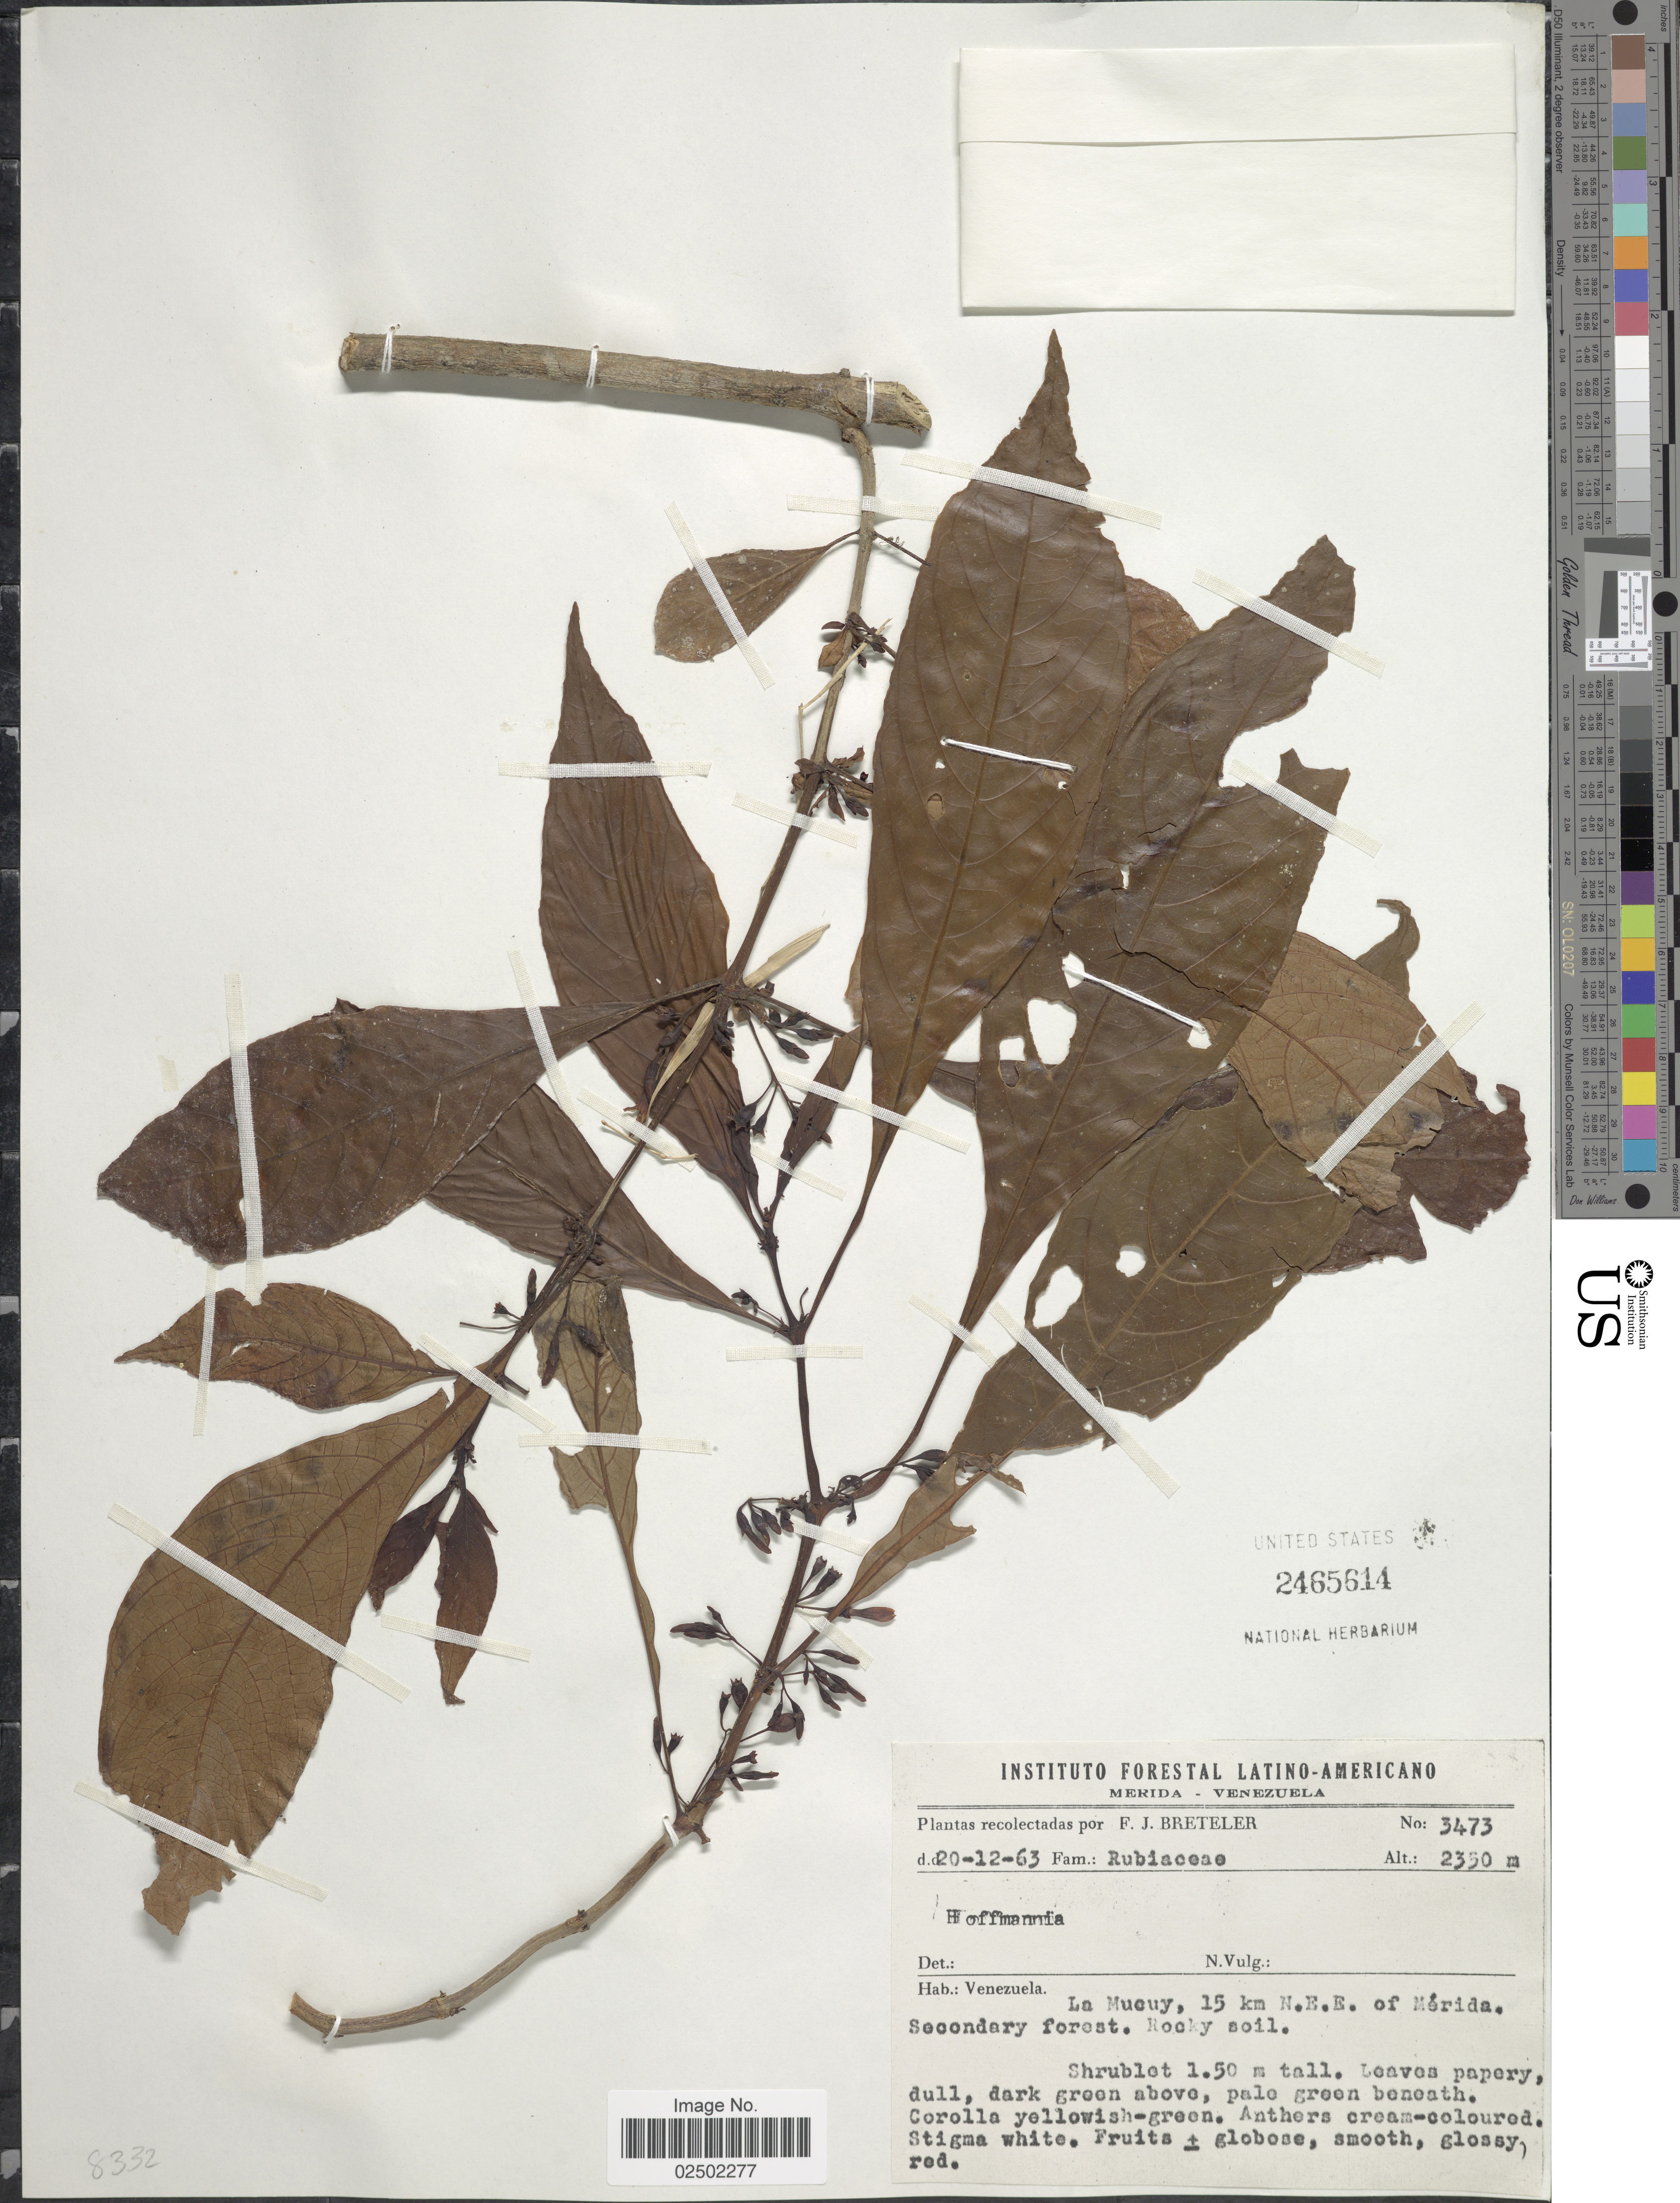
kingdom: Plantae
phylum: Tracheophyta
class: Magnoliopsida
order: Gentianales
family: Rubiaceae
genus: Hoffmannia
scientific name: Hoffmannia sp.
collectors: F. J. Breteler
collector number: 3473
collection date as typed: Transcribed d/m/y: 20/12/63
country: Venezuela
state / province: Mérida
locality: La Mucuy, 15 km N.E.E. of Merida, Secondary forest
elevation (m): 2350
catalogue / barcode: US 2465614